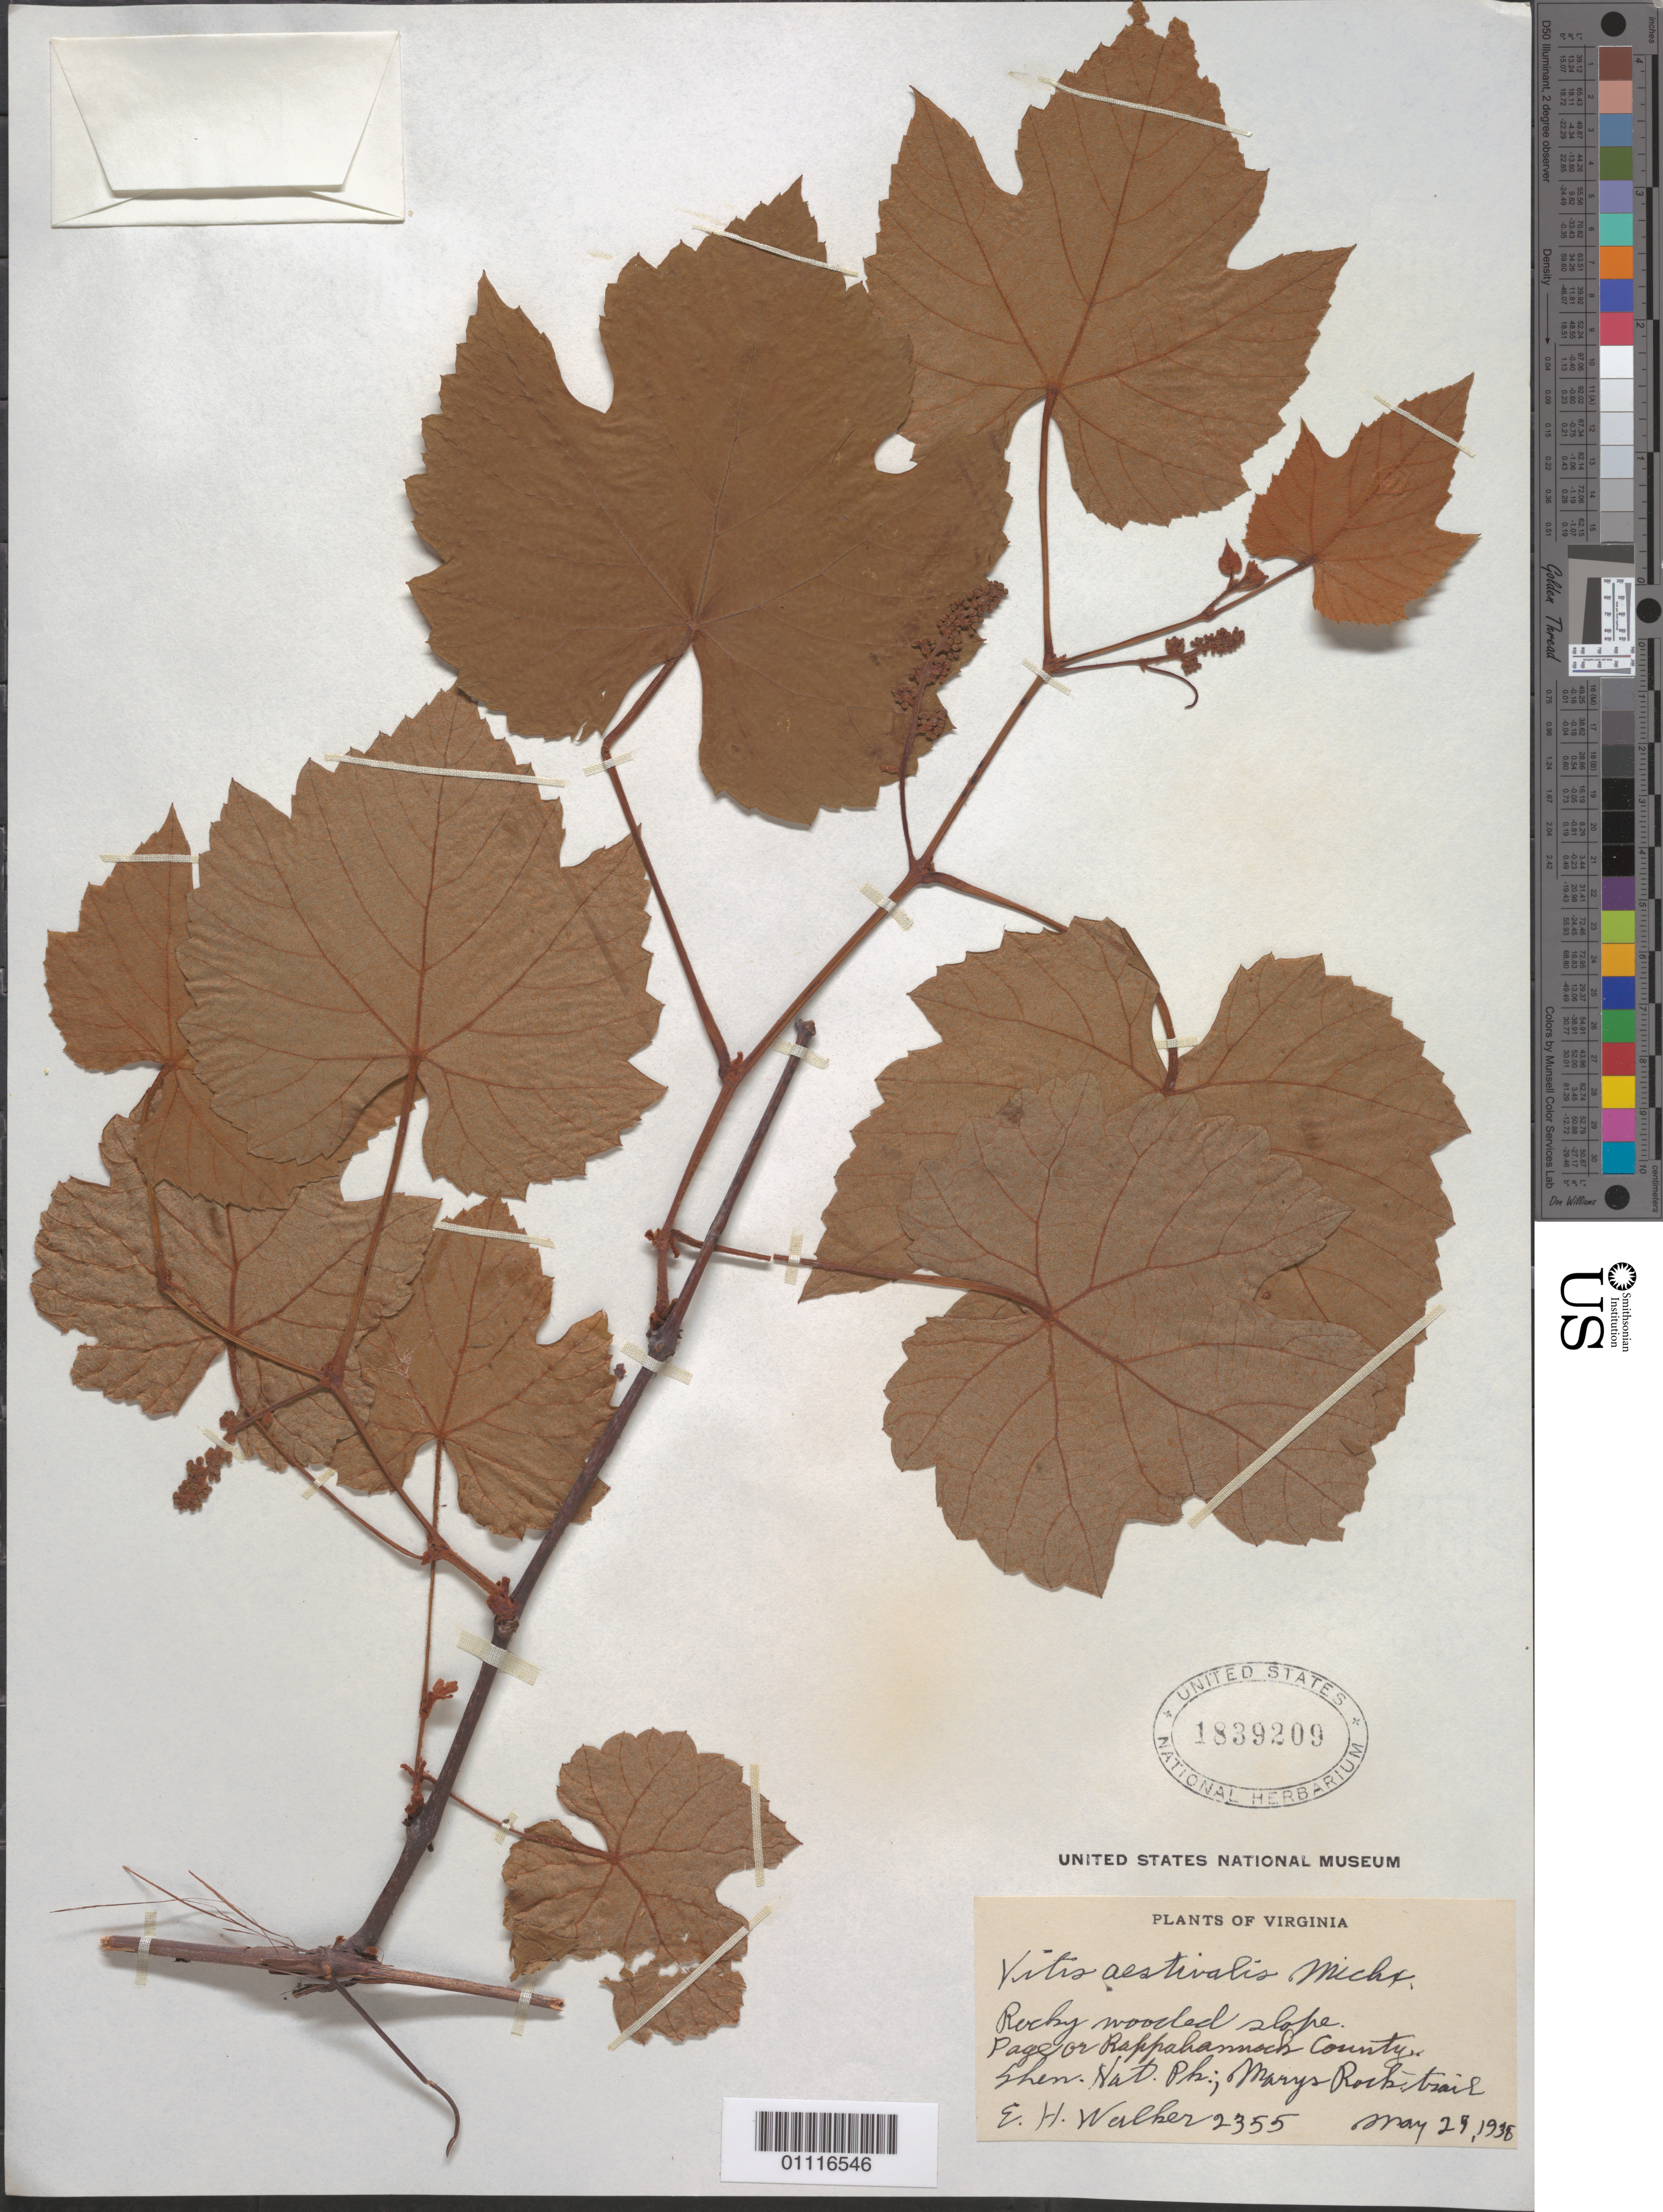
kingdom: Plantae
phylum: Tracheophyta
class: Magnoliopsida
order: Vitales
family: Vitaceae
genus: Vitis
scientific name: Vitis aestivalis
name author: Michx.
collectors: E. H. Walker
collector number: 2355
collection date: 1938-05-29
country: United States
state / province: Virginia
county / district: Page / Rappahannock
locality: Shen. Nat. Pk; Marys Rock Trail.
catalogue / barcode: US 1839209